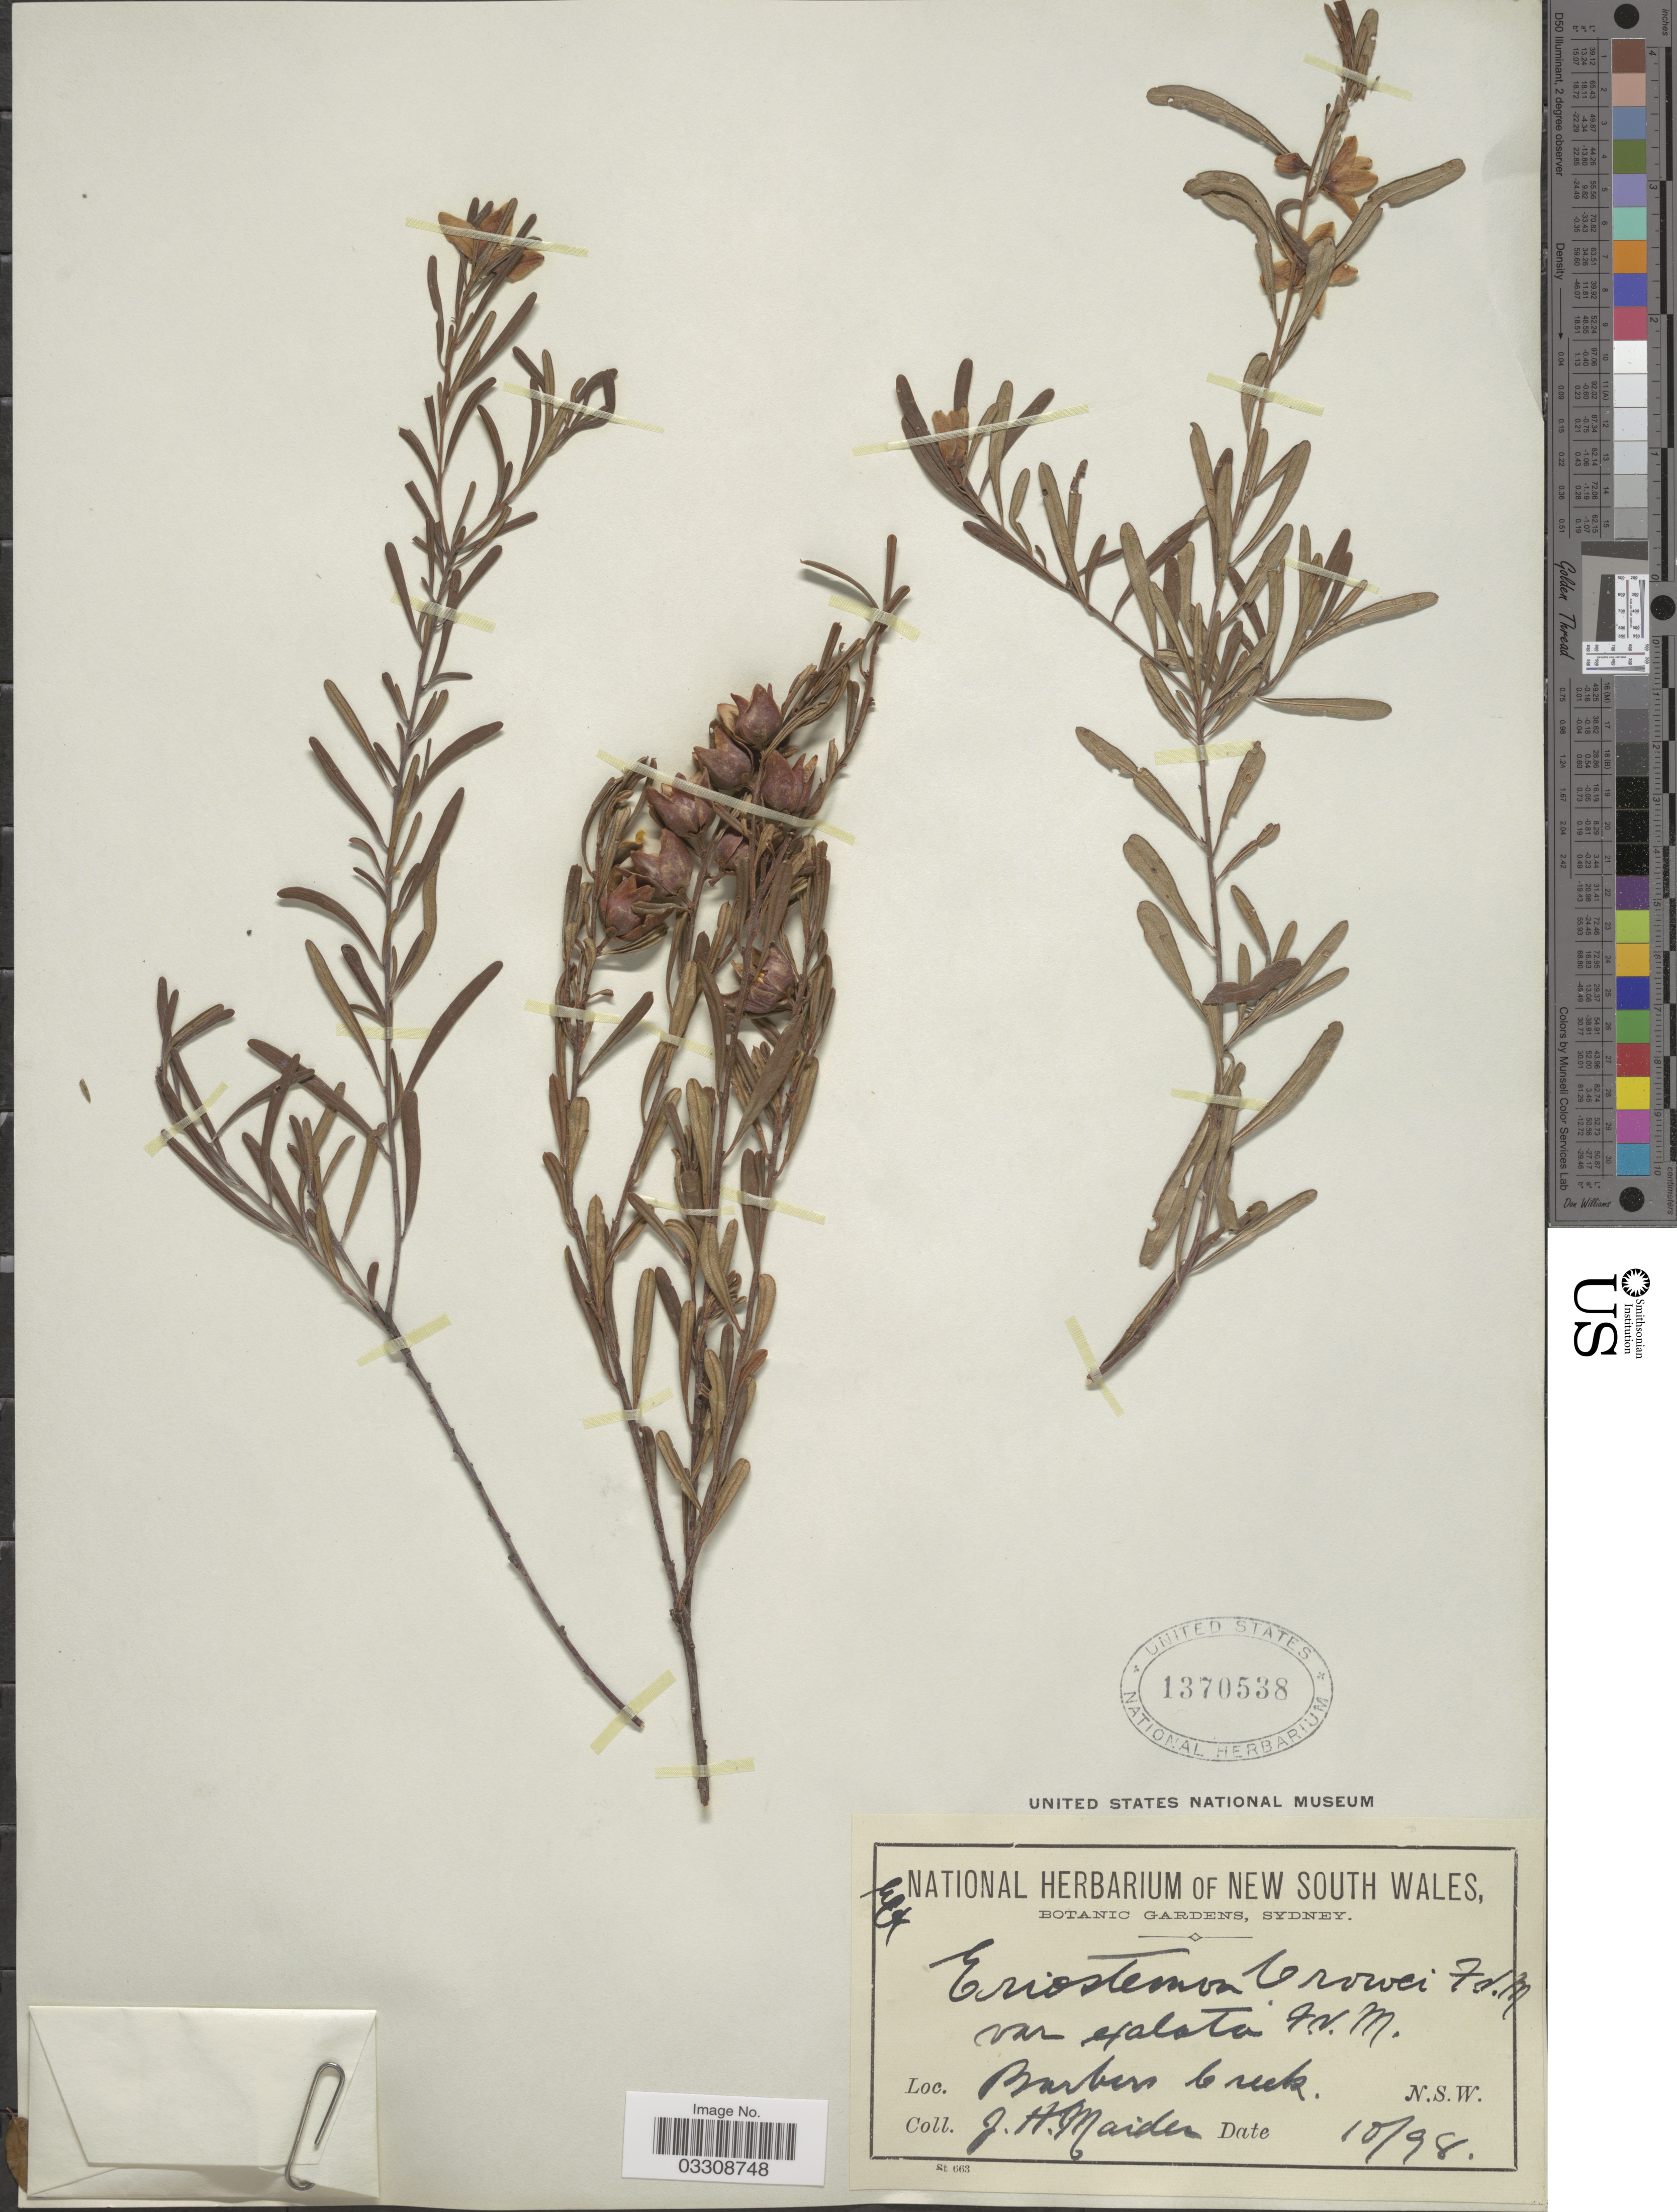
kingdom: Plantae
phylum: Tracheophyta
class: Magnoliopsida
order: Sapindales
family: Rutaceae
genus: Crowea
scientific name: Crowea exalata subsp. exalata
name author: F. Muell.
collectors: J. Maiden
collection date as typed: Transcribed d/m/y: /10/98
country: Australia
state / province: New South Wales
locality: Barbers Creek.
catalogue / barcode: US 1370538